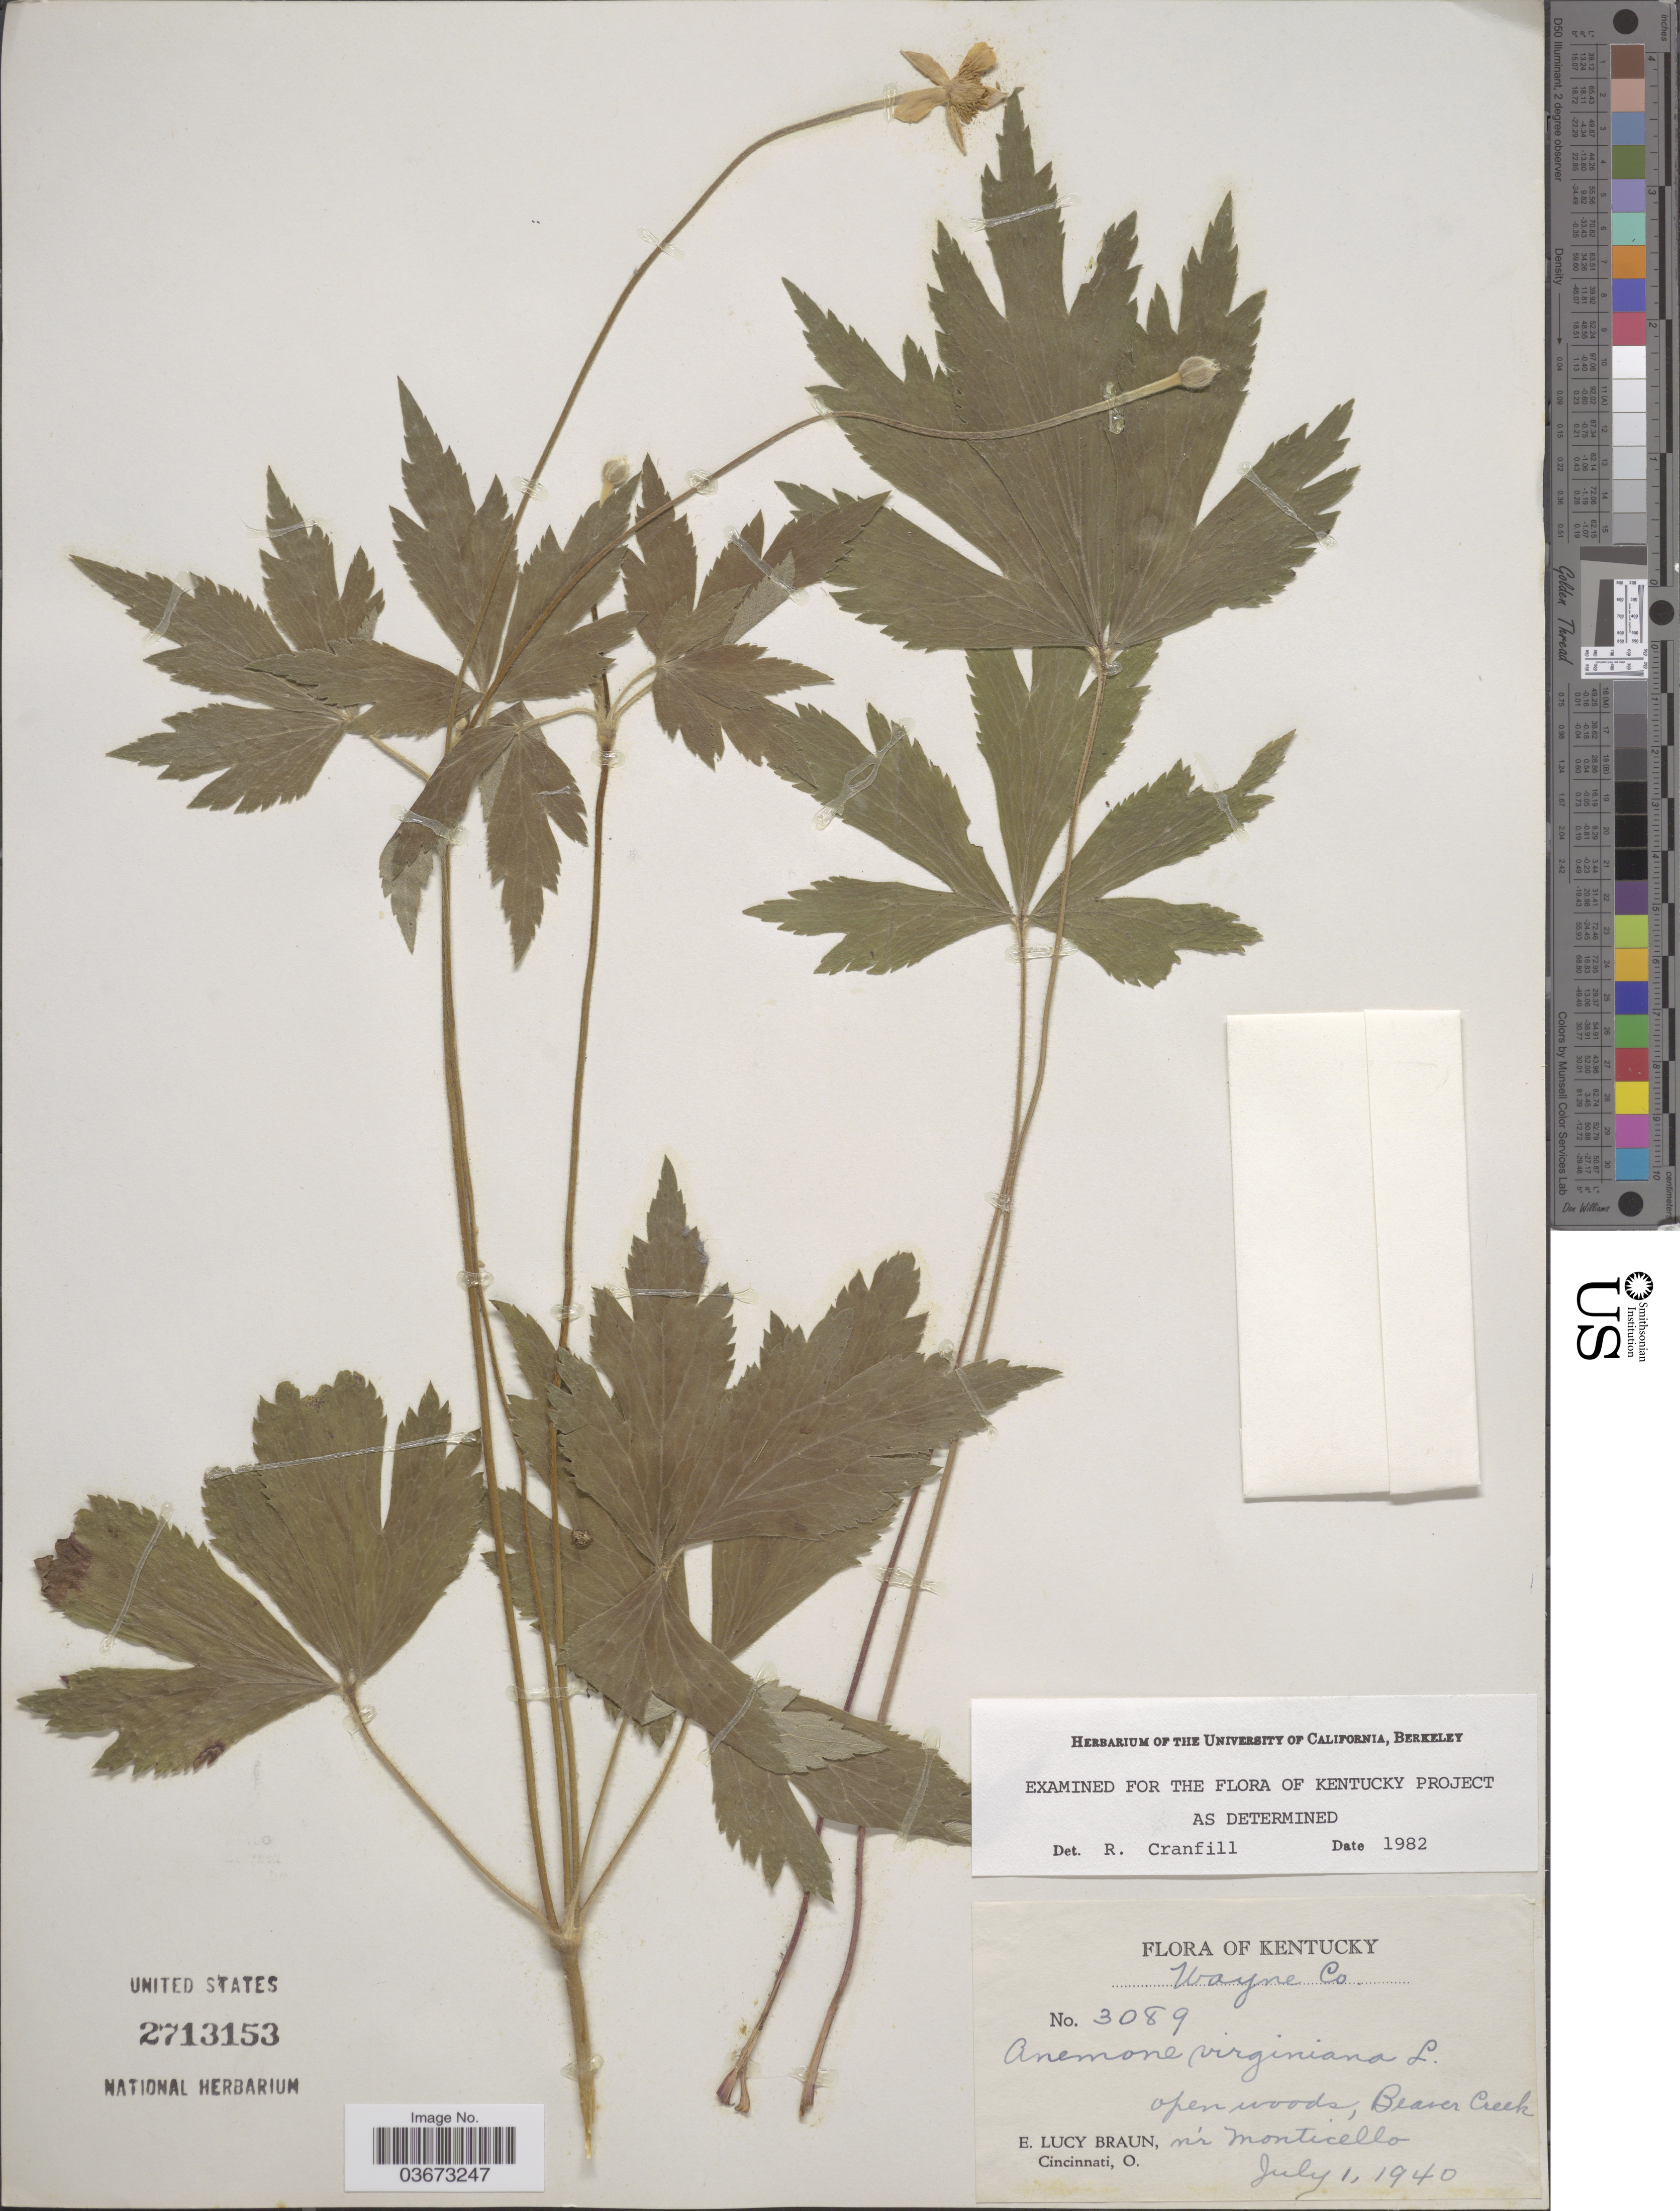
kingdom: Plantae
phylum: Tracheophyta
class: Magnoliopsida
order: Ranunculales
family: Ranunculaceae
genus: Anemone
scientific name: Anemone virginiana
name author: L.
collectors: E. L. Braun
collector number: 3089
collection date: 1940-07-01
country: United States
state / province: Kentucky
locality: Wayne Co. Beaver Creek n'r Monticello.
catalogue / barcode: US 2713153